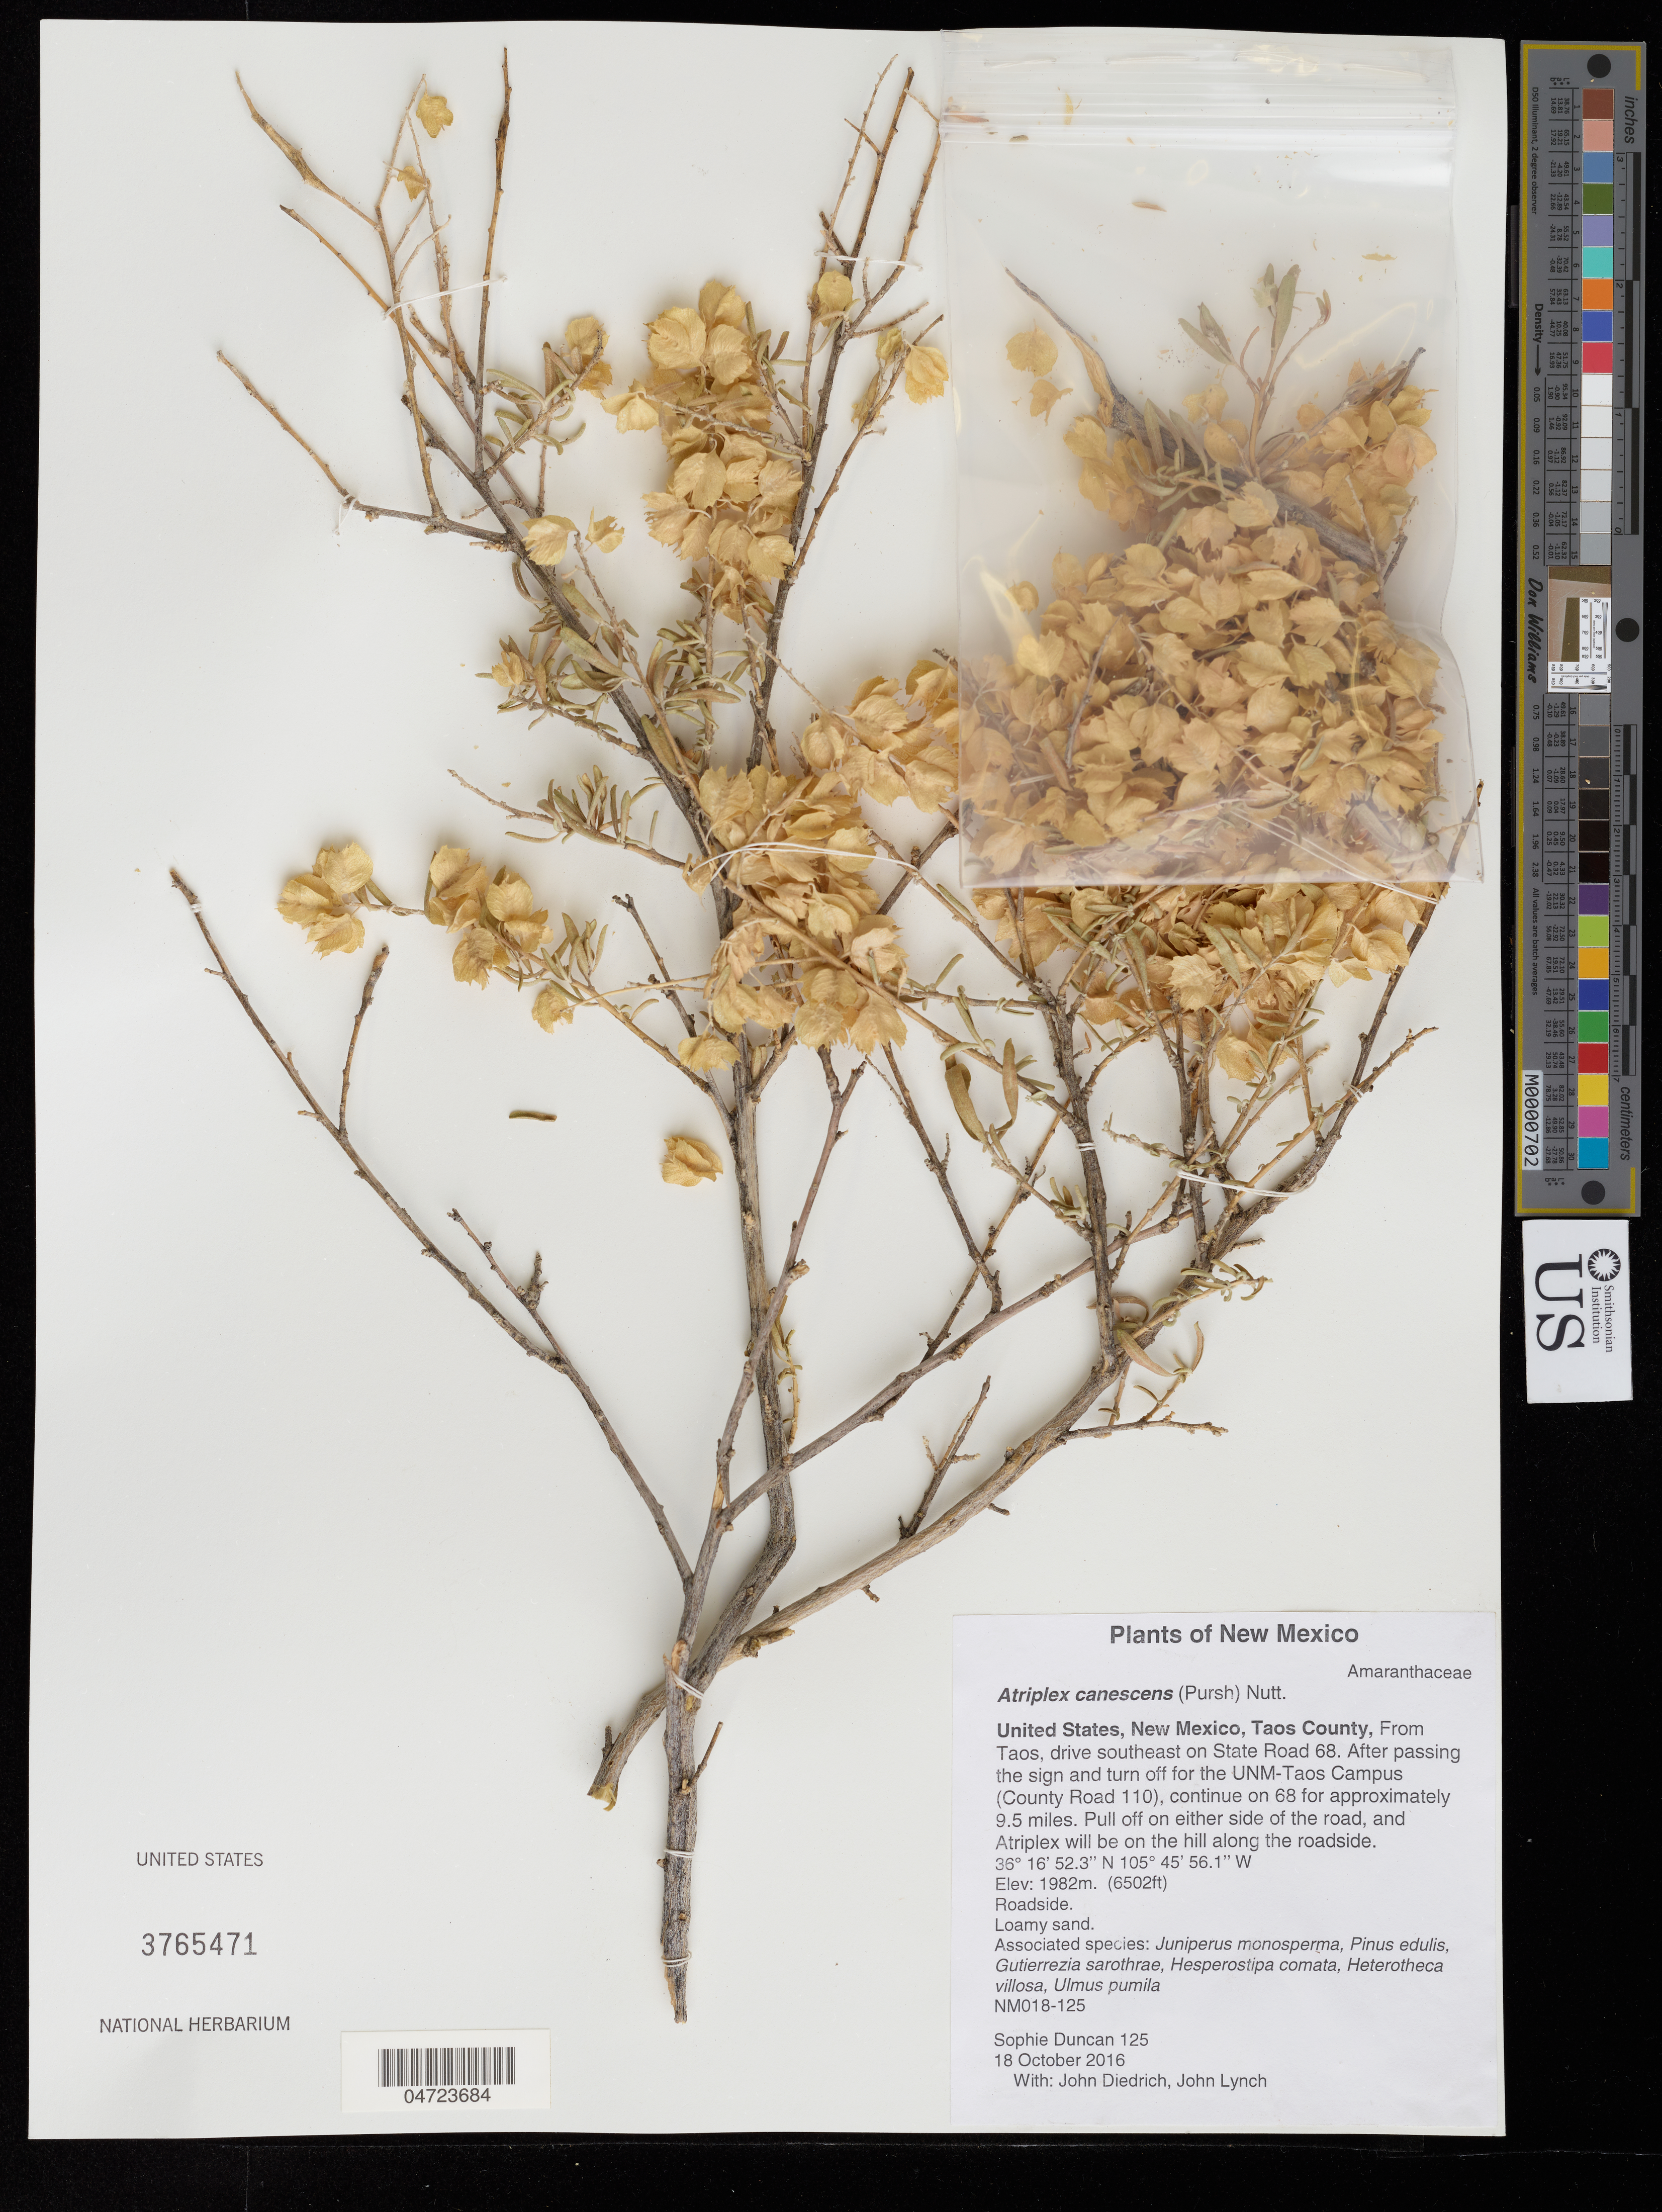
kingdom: Plantae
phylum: Tracheophyta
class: Magnoliopsida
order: Caryophyllales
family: Amaranthaceae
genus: Atriplex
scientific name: Atriplex canescens var. macilenta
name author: Jeps.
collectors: S. Duncan, J. Diedrich & J. Lynch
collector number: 125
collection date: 2016-10-18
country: United States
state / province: New Mexico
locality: Taos County, From Taos, drive southeast on State Road 68. After passing the sign and turn off for the UNM-Taos Campus (County Road 110), continue on 68 for approximately 9.5 miles. Pull off on either side of the road, and Atriplex will be on the hill along the roadside.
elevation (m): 1982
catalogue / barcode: US 3765471